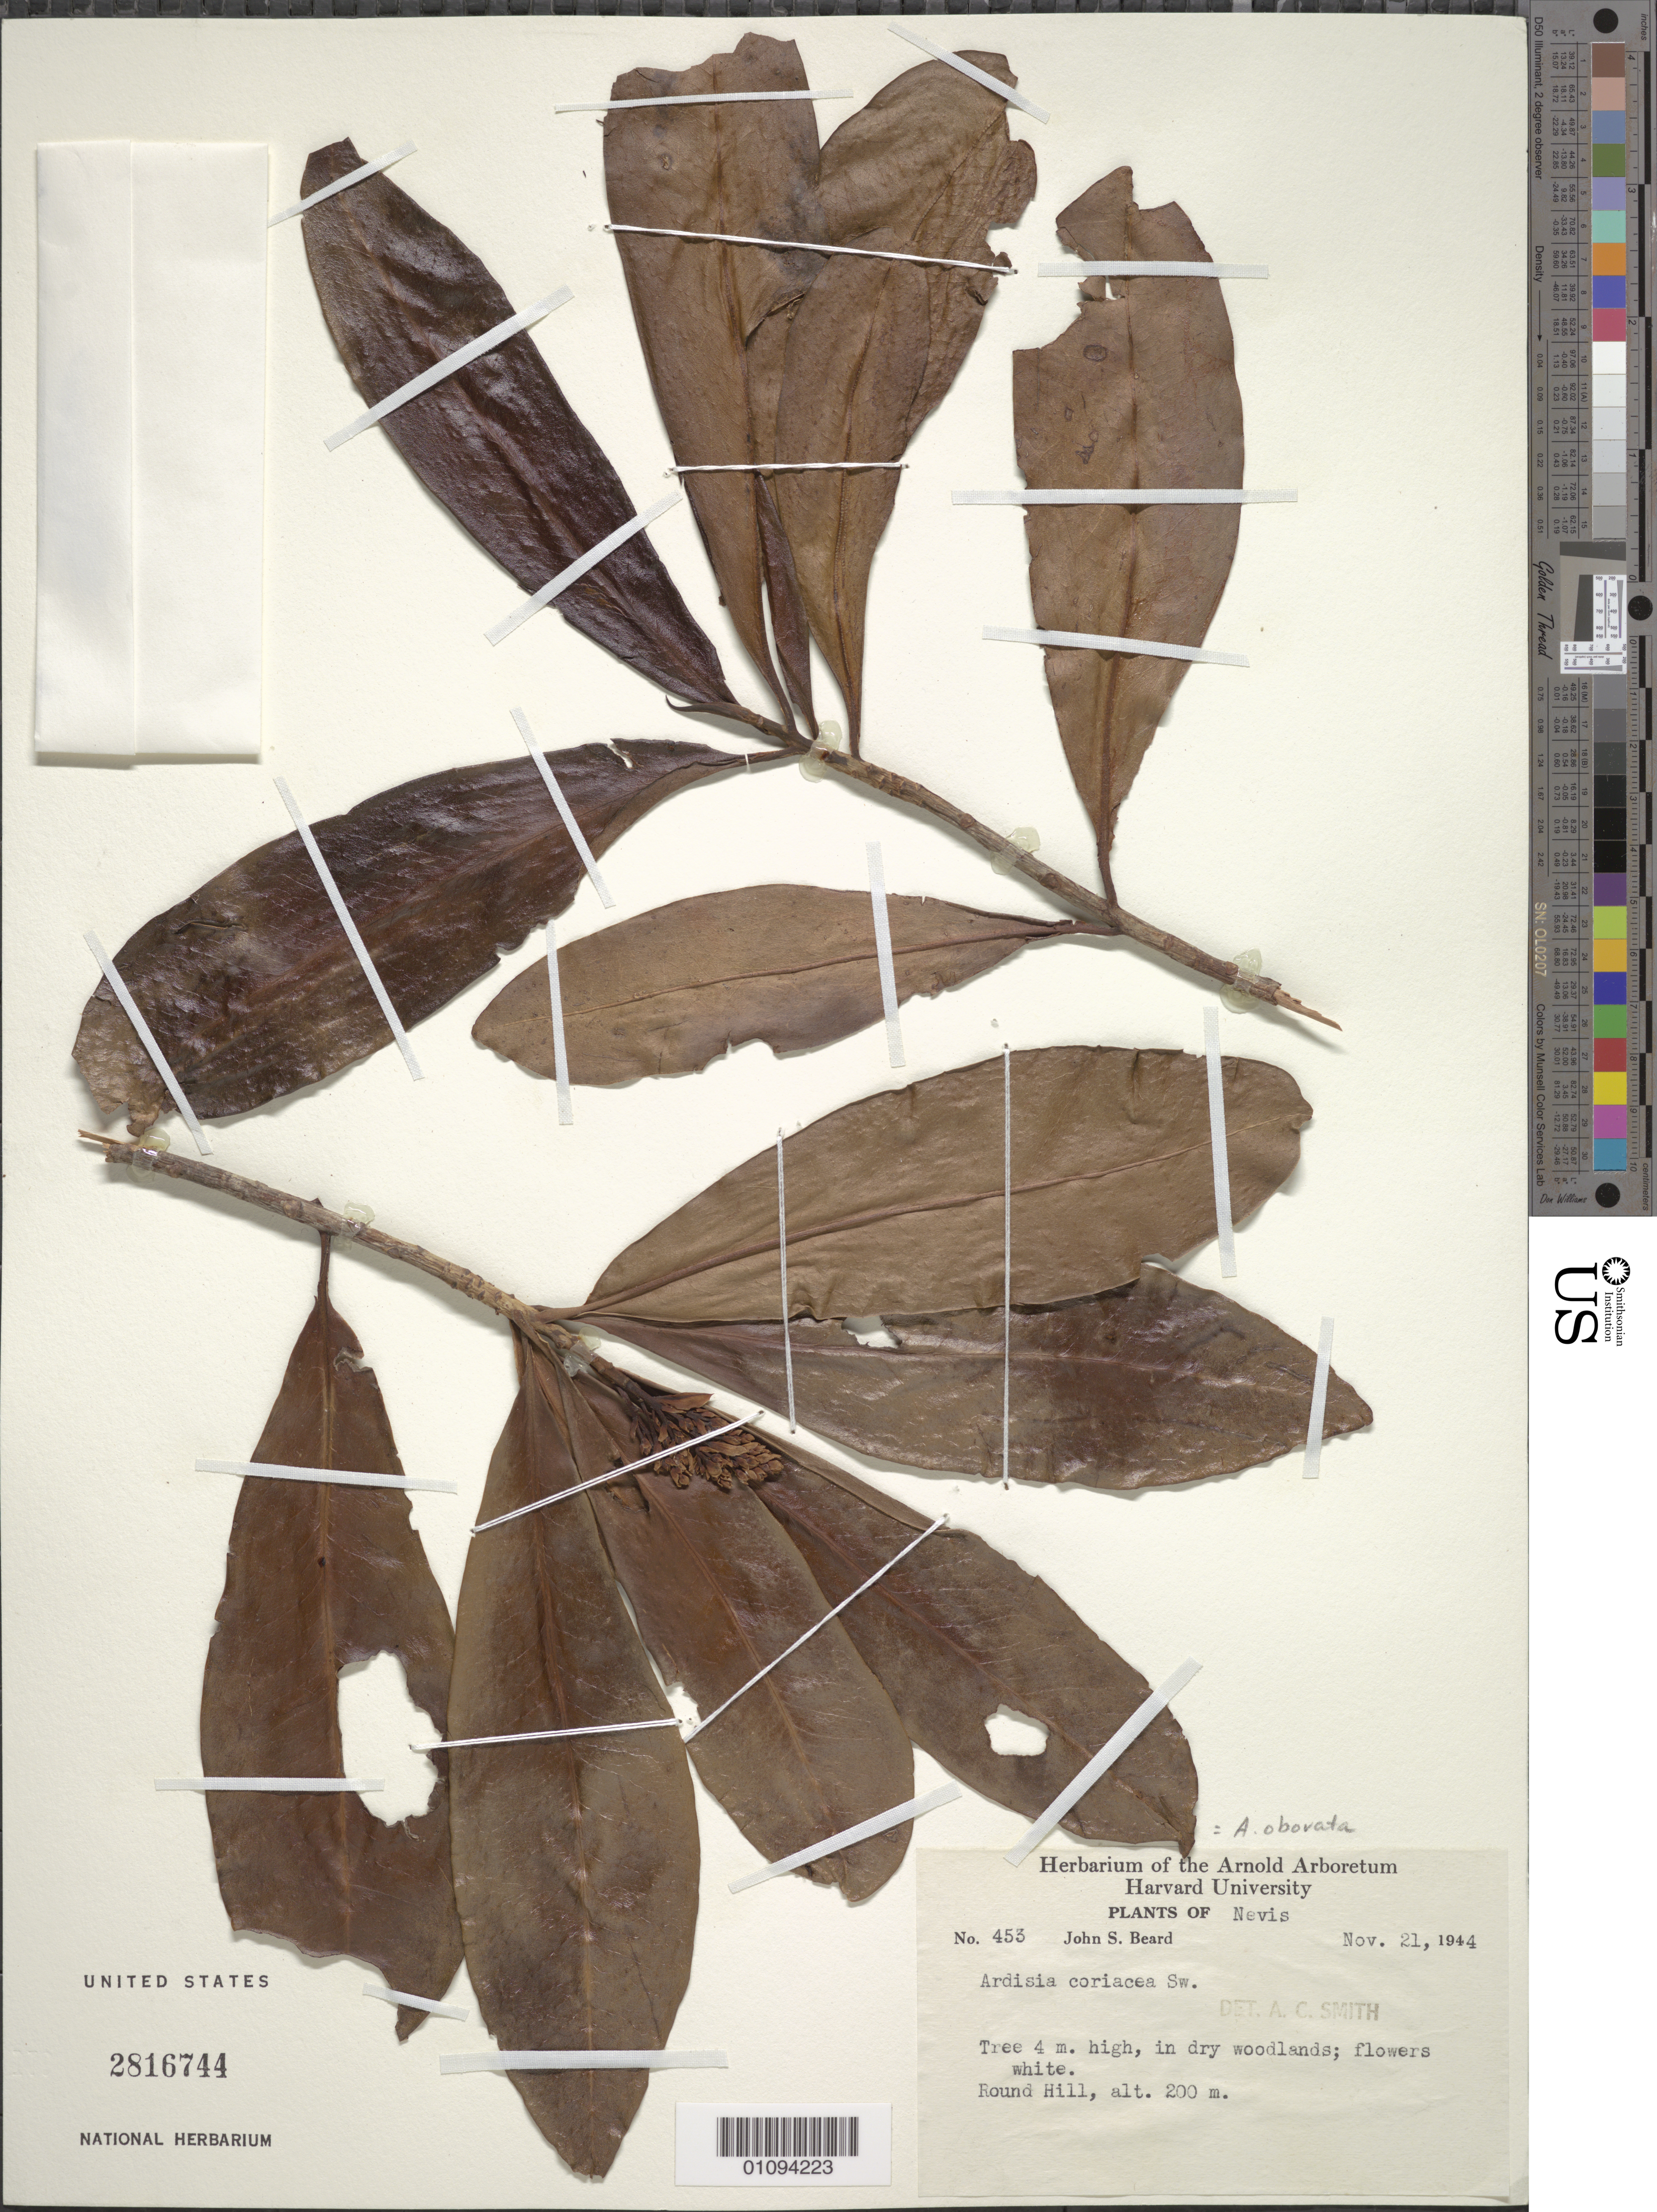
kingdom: Plantae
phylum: Tracheophyta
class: Magnoliopsida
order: Ericales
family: Primulaceae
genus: Ardisia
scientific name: Ardisia obovata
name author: Desv. ex Ham.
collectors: J. Beard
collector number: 453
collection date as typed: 21 Nov 1944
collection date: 1944-11-21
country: St. Christopher-Nevis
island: Nevis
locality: Round Hill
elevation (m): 200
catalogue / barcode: US 2816744